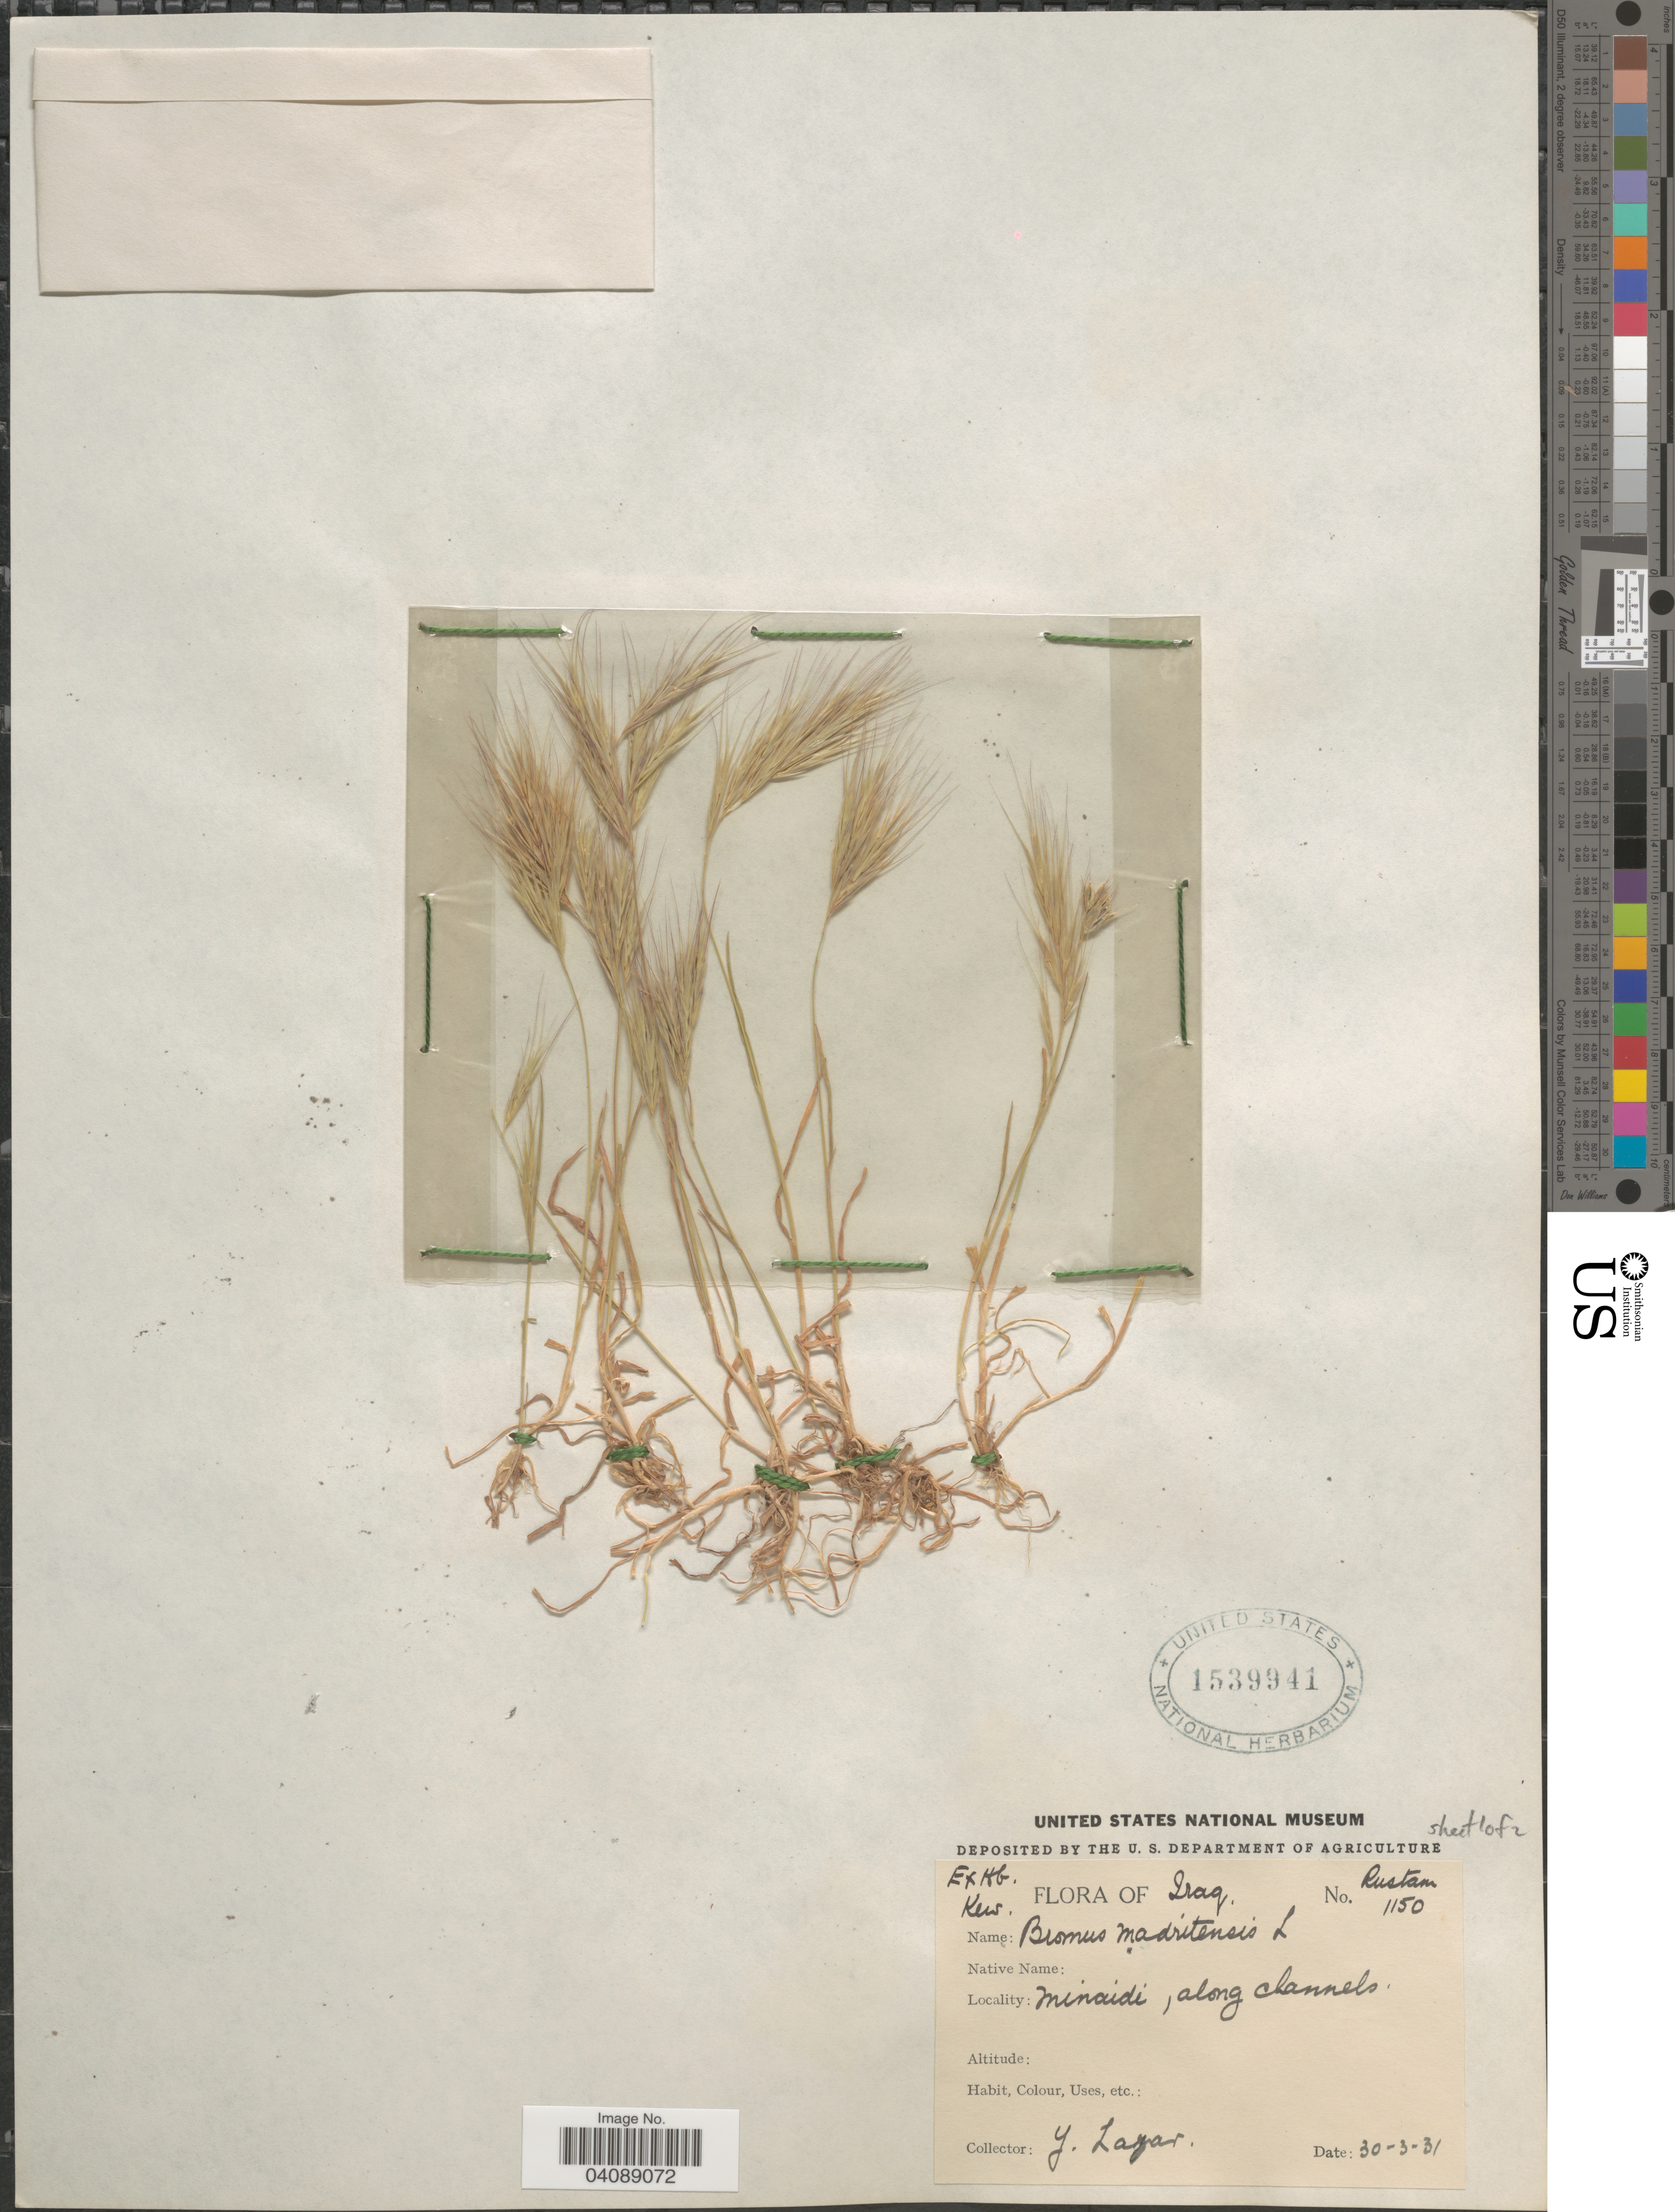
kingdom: Plantae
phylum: Tracheophyta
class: Liliopsida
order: Poales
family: Poaceae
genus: Bromus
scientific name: Bromus madritensis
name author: L.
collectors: Y. Lazar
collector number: Rustam1150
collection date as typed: Transcribed d/m/y: 30/3/31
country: Iraq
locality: Minaidi, along channels.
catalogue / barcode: US 1539941